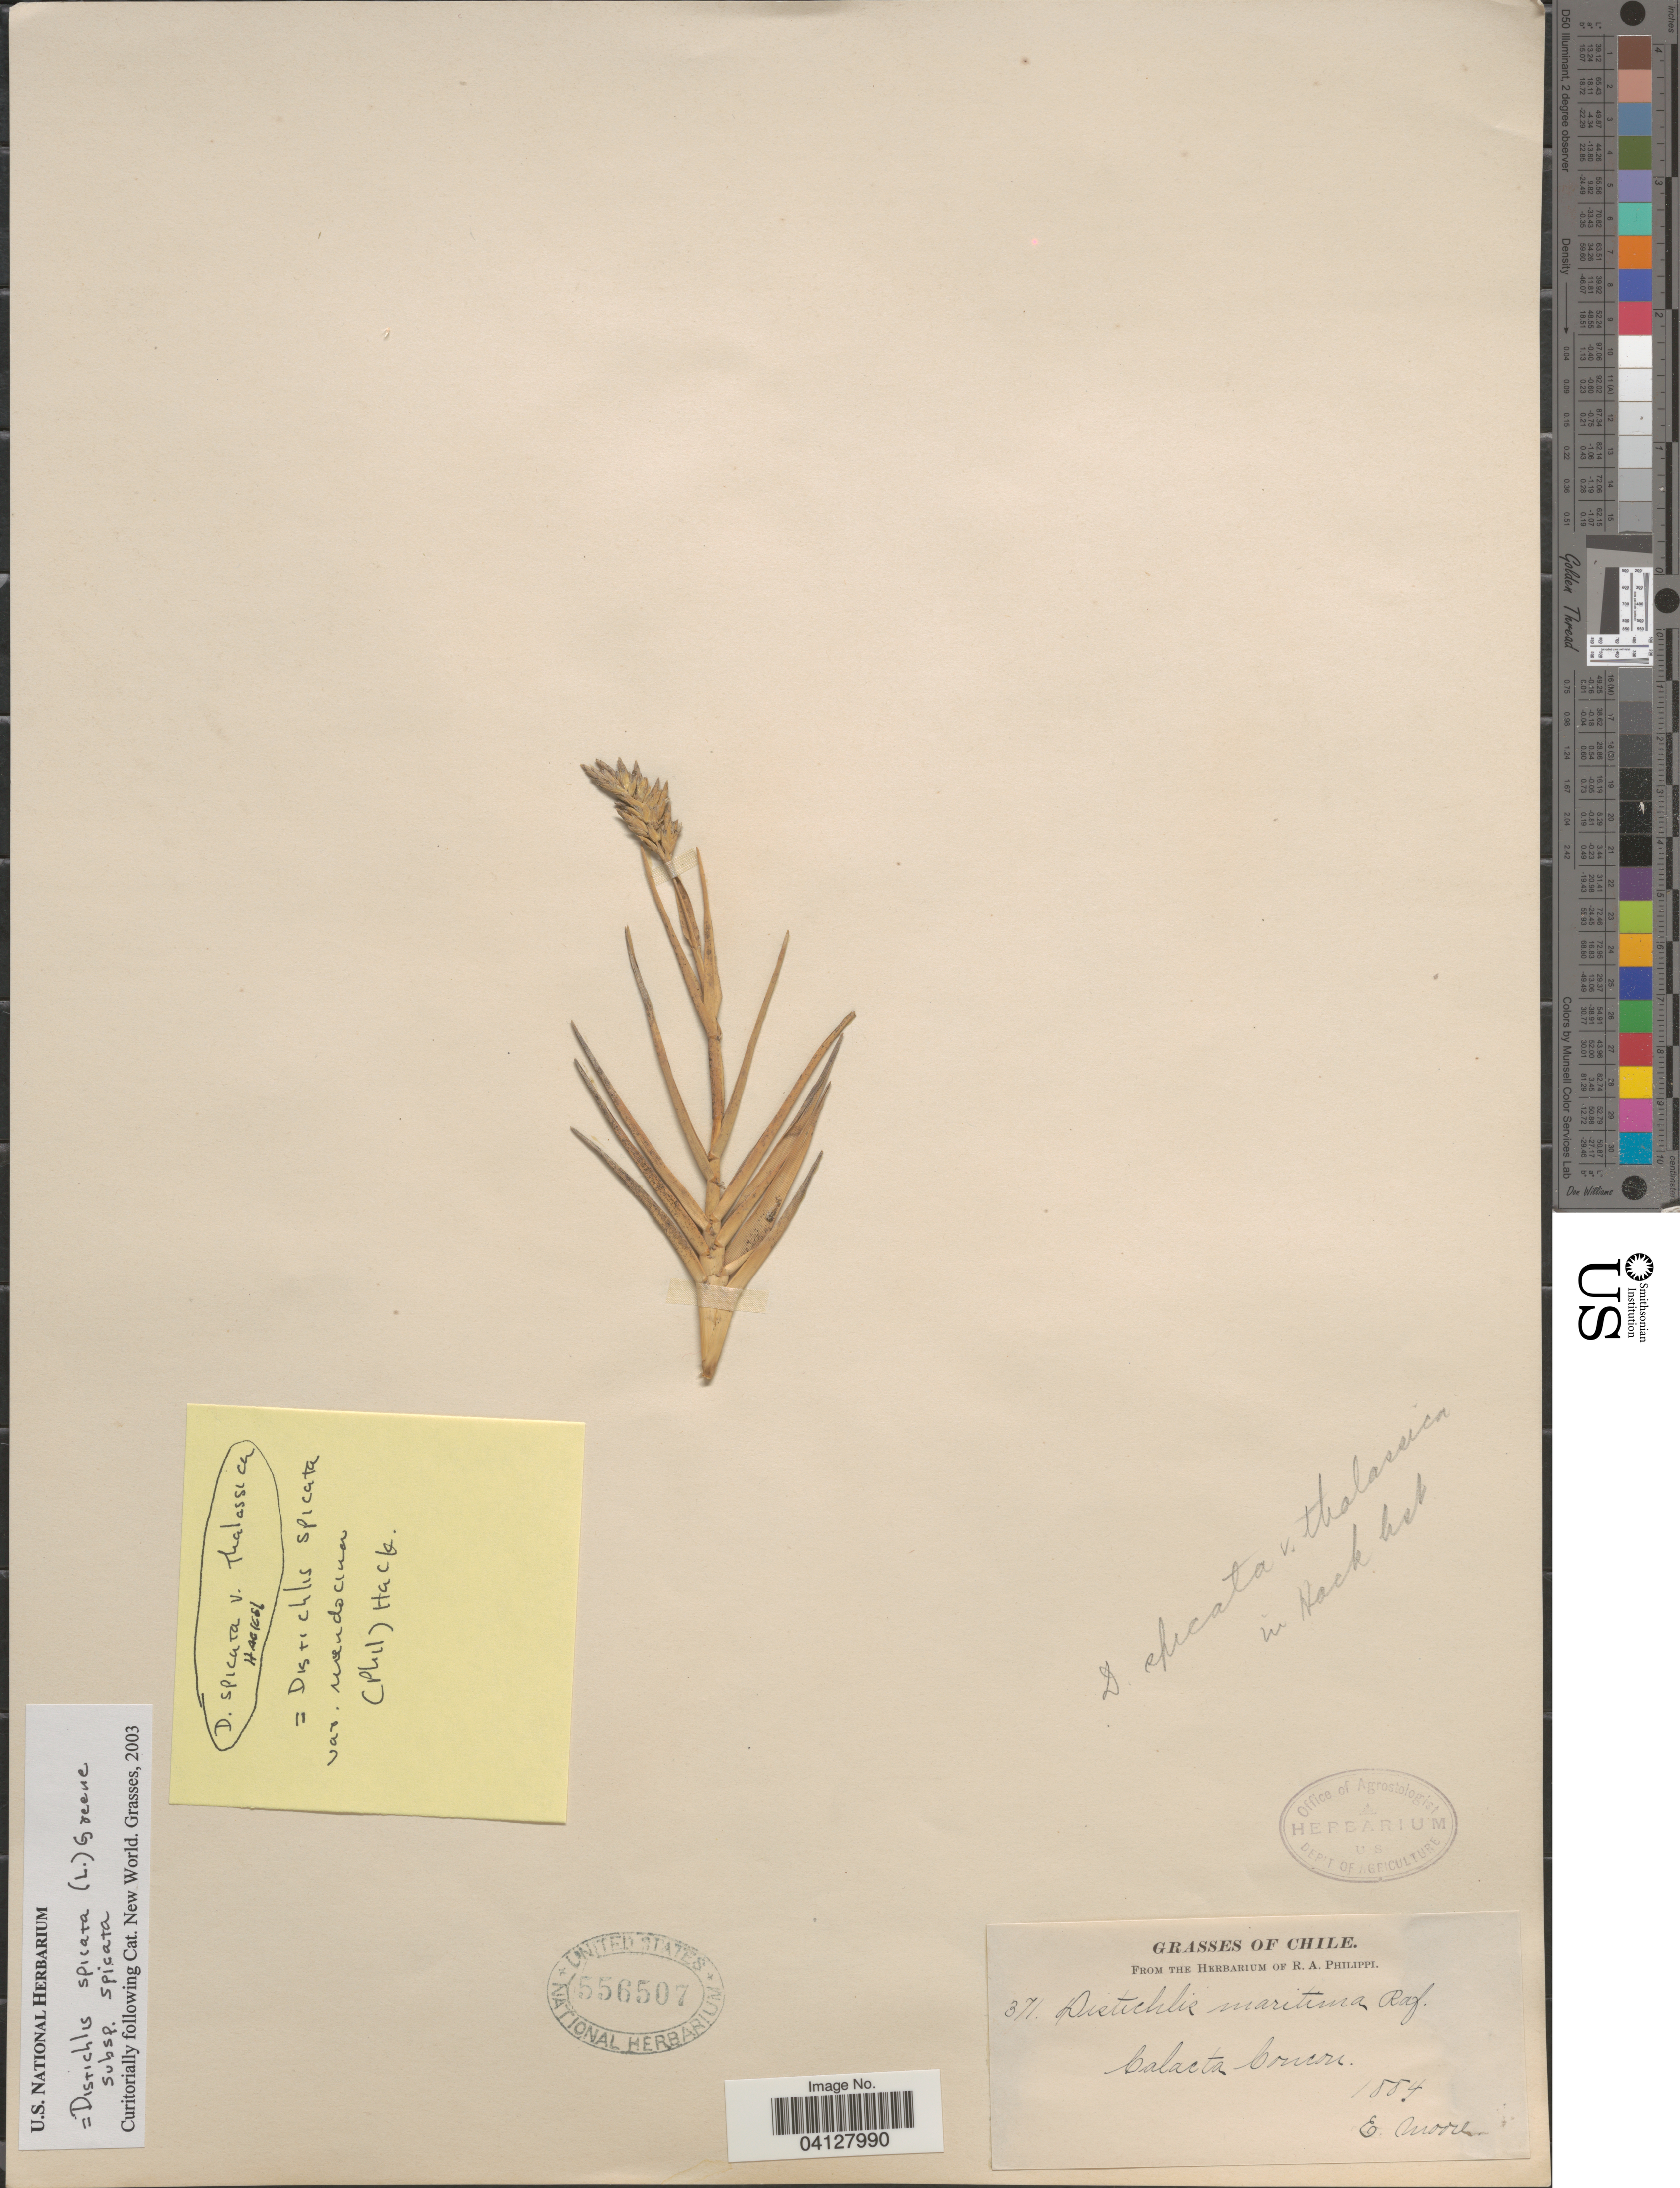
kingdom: Plantae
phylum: Tracheophyta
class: Liliopsida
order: Poales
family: Poaceae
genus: Distichlis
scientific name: Distichlis spicata subsp. stricta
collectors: E. Moore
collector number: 371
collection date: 1884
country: Chile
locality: Calacta Concon.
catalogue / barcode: US 556507